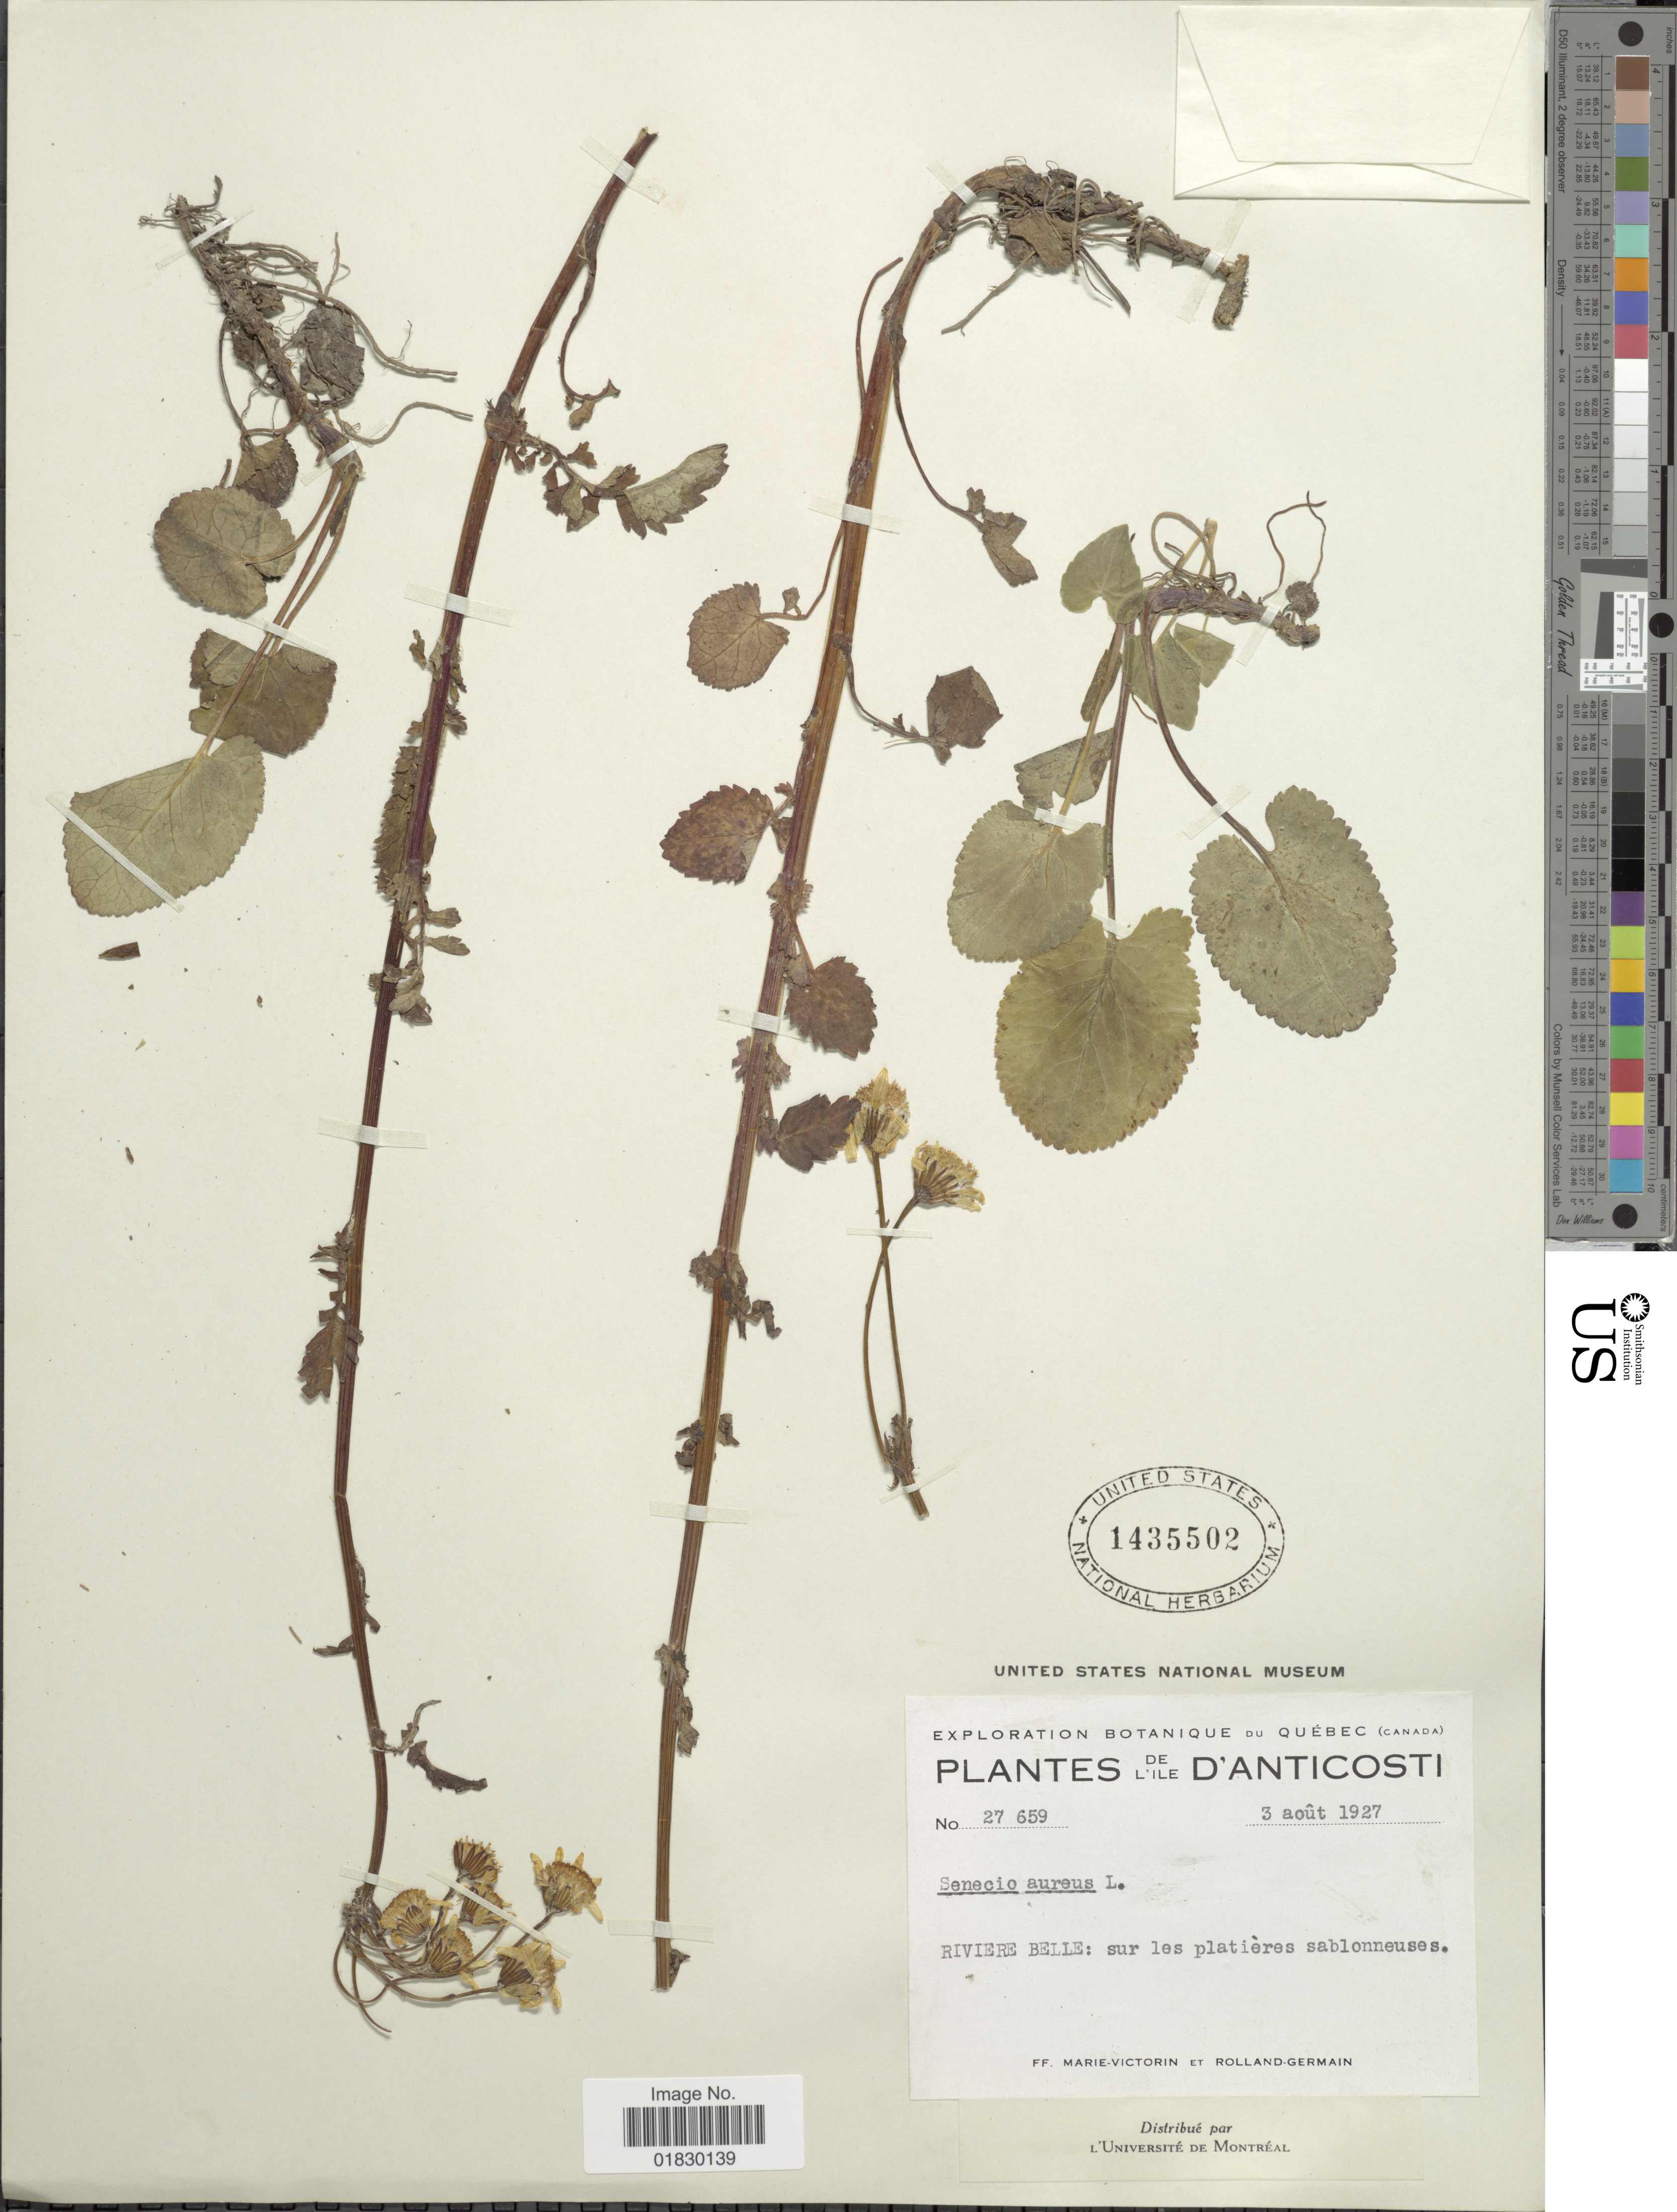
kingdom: Plantae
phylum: Tracheophyta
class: Magnoliopsida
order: Asterales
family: Asteraceae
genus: Packera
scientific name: Packera aurea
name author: (L.) Á. Löve & D. Löve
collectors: F. Marie-Victorin & Rolland-Germain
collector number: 27659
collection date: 1927-08-03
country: Canada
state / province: Quebec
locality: De L' Ile D' Anticosti, Riviere Natiskotek: sur les platieres sablonneuses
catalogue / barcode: US 1435502